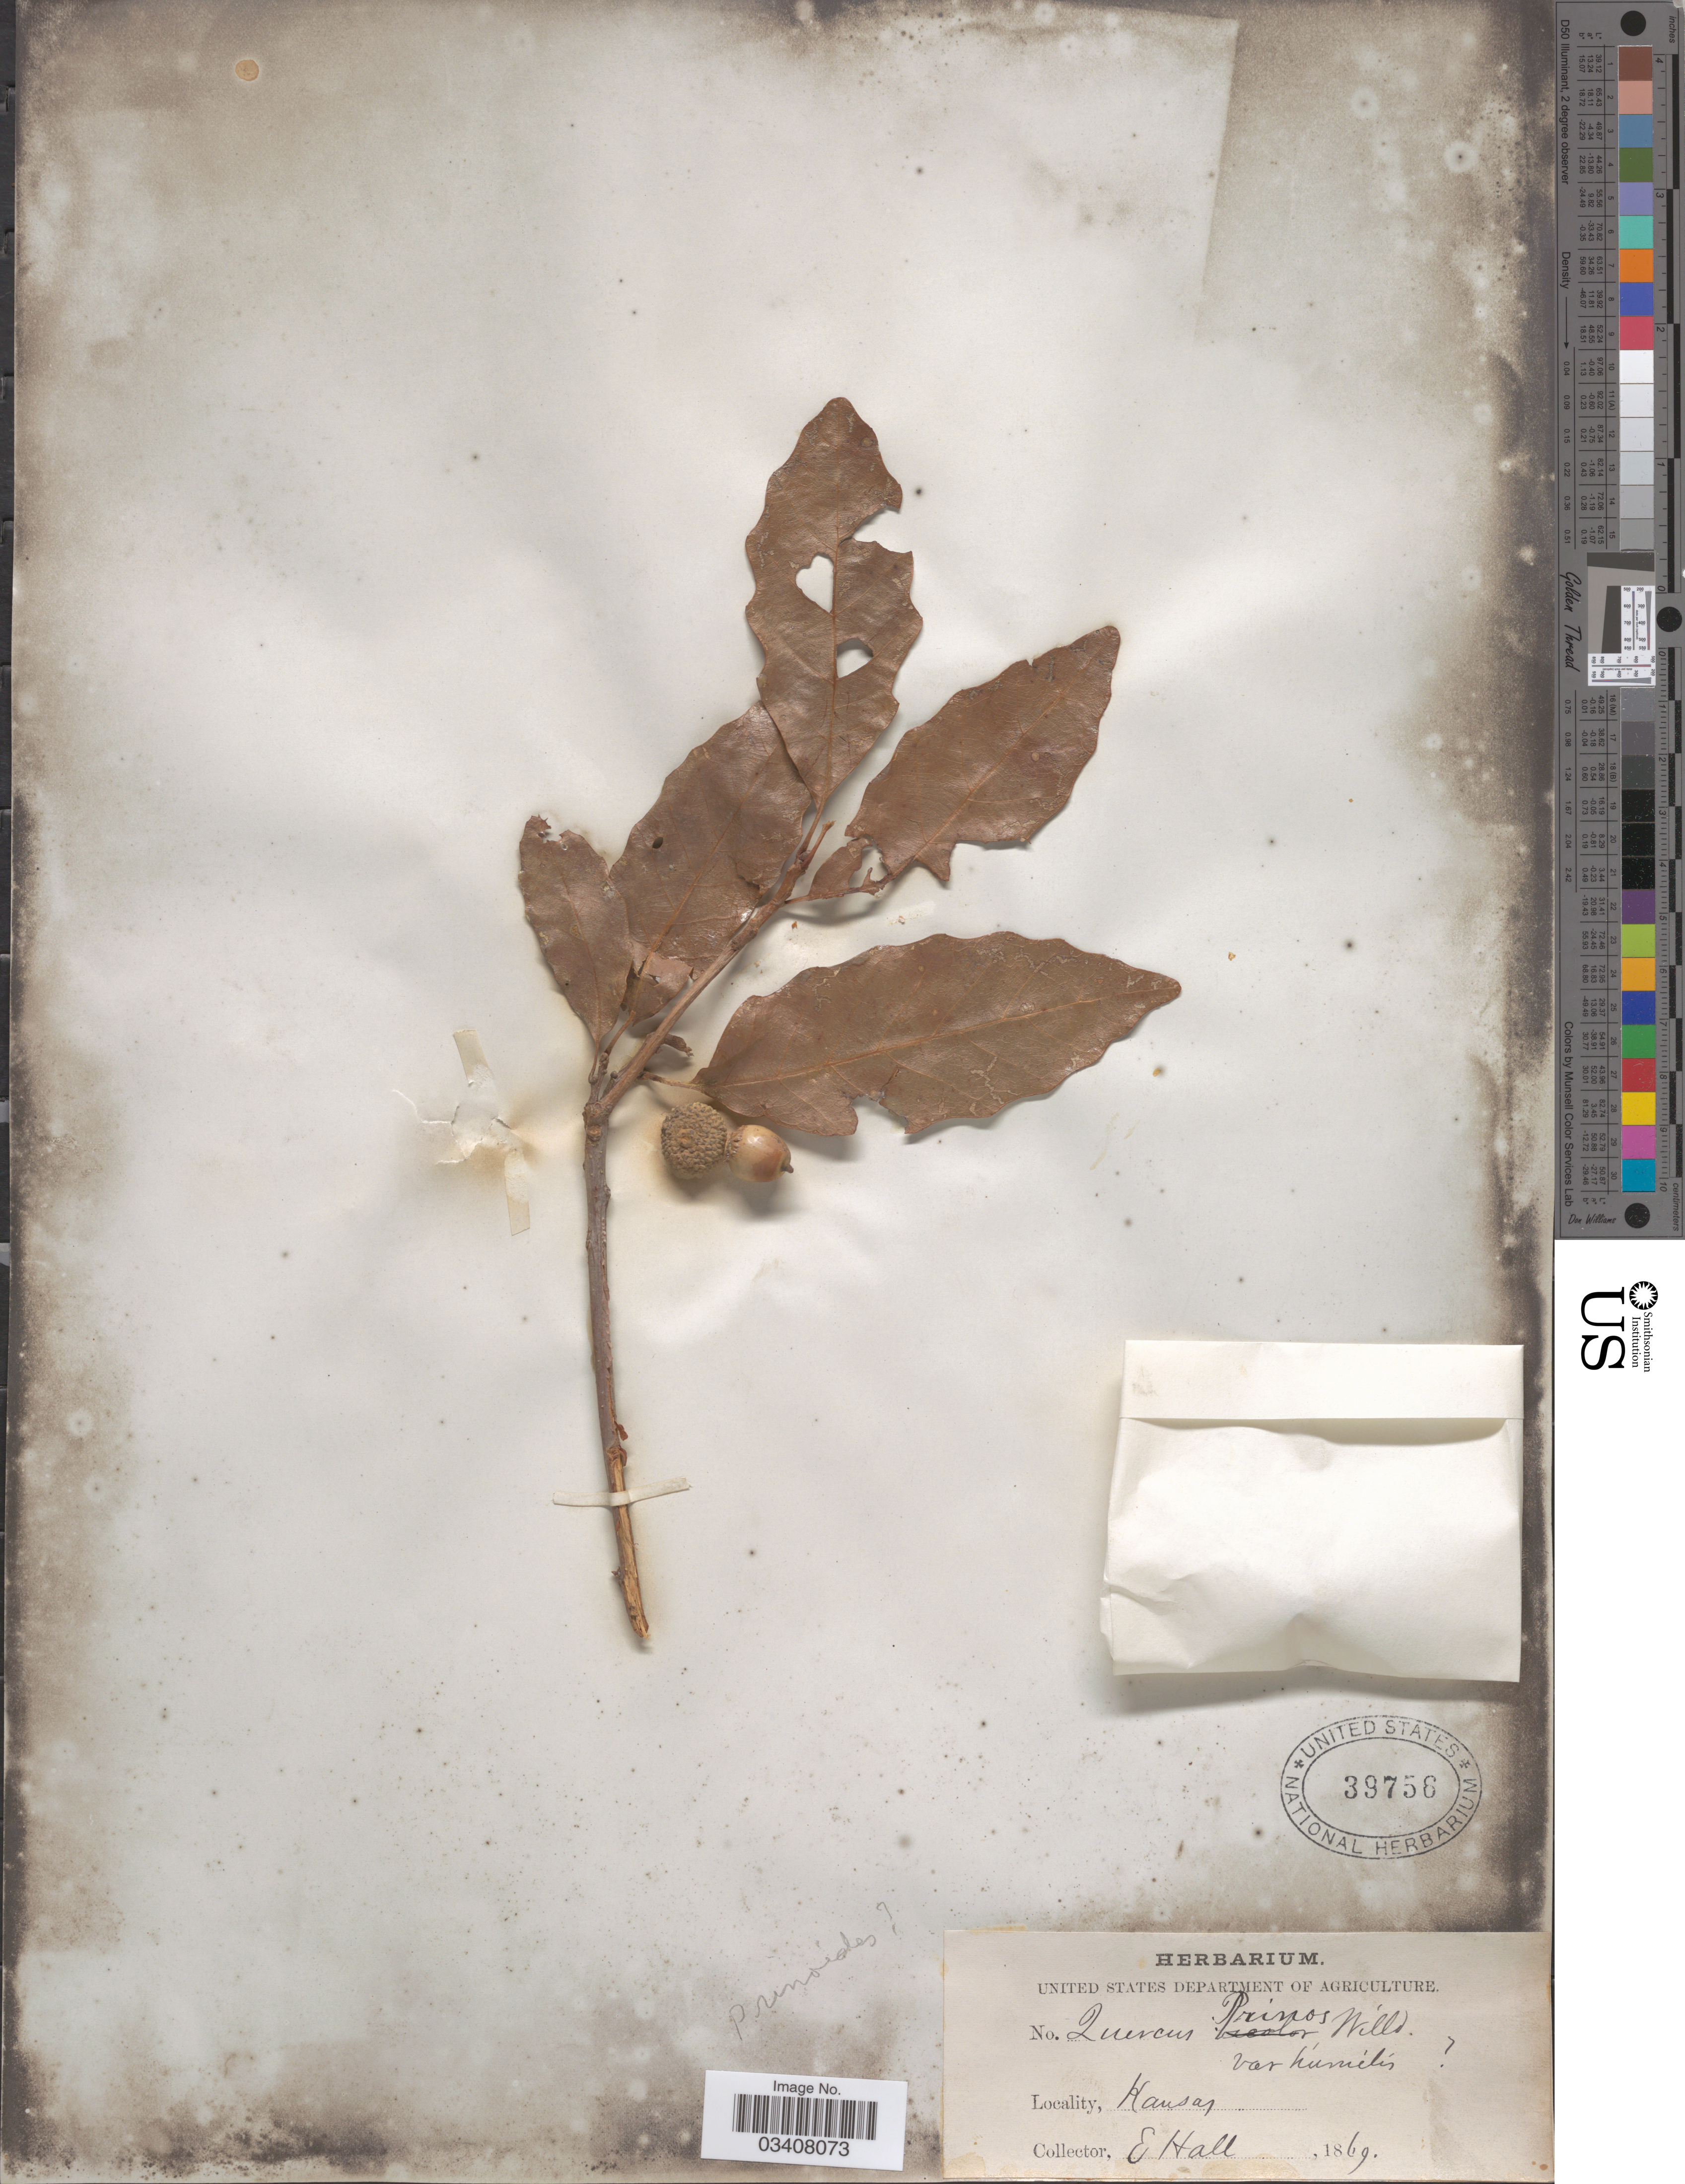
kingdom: Plantae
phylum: Tracheophyta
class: Magnoliopsida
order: Fagales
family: Fagaceae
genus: Quercus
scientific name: Quercus prinoides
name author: Willd.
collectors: E. Hall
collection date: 1869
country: United States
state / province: Kansas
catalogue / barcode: US 39756